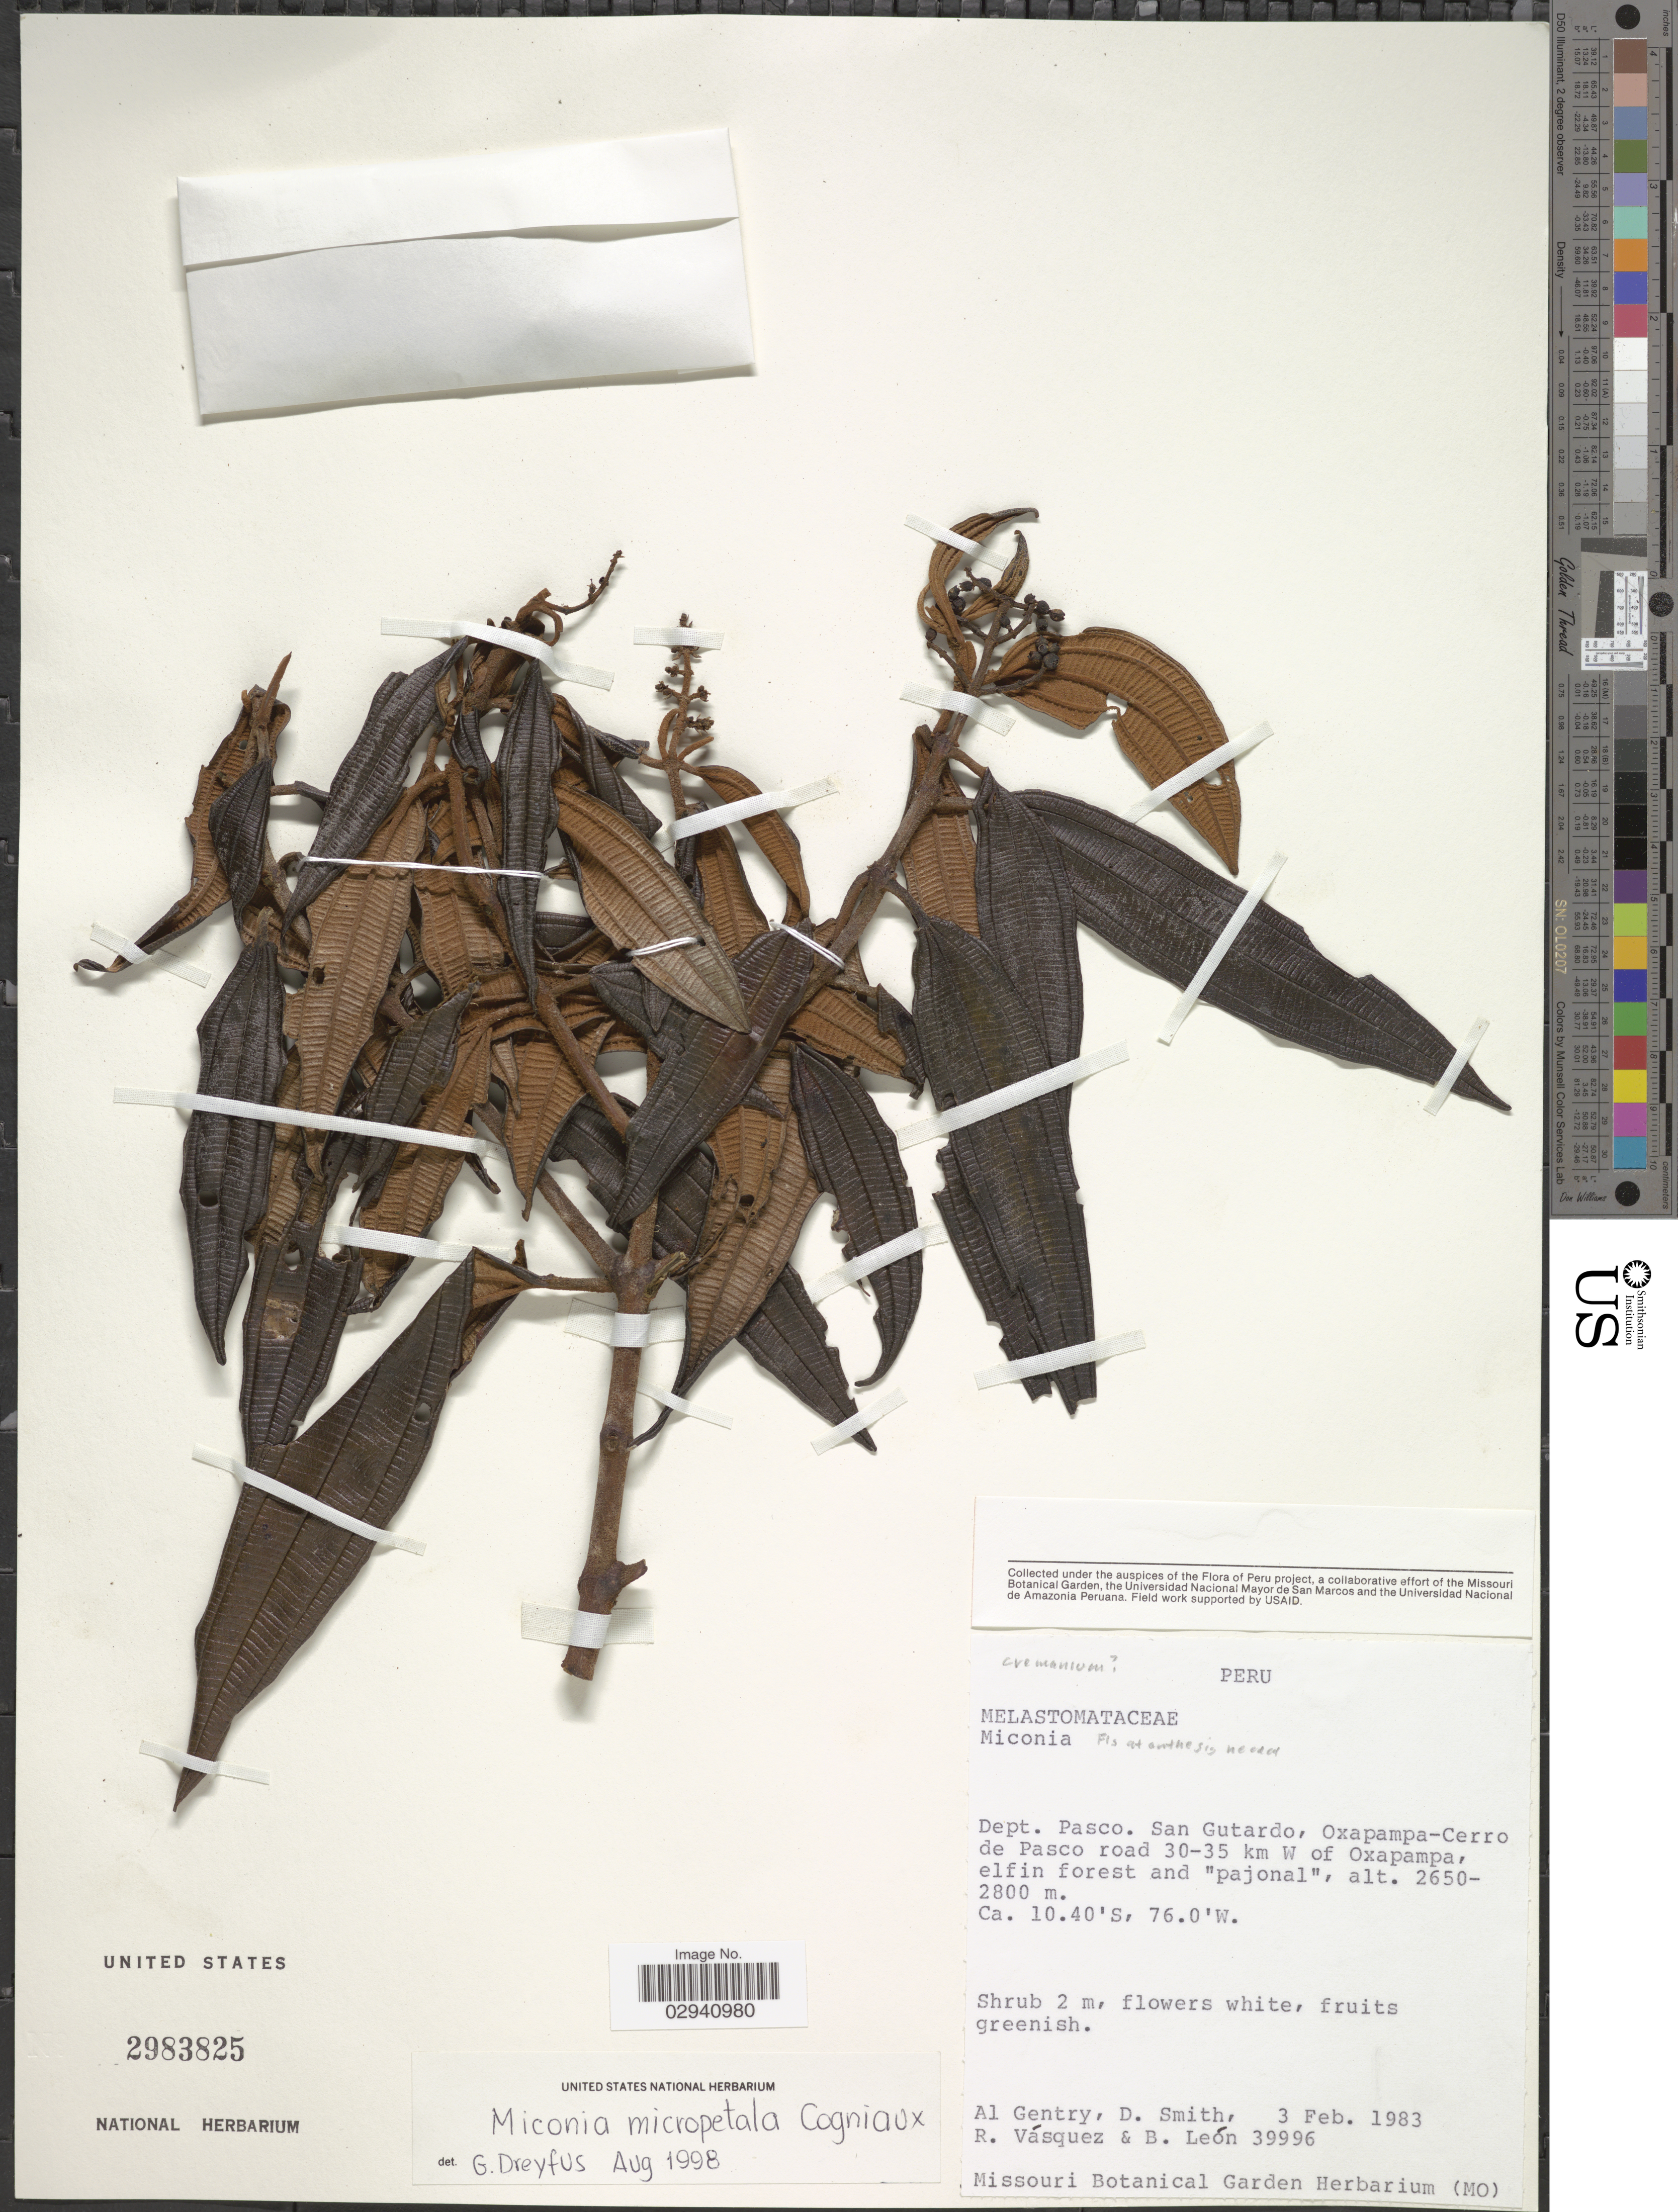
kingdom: Plantae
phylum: Tracheophyta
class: Magnoliopsida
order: Myrtales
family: Melastomataceae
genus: Miconia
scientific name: Miconia micropetala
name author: Cogn. in A. DC.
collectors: A. H. Gentry, D. Smith, R. Vásquez & B. León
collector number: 39996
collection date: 1983-02-03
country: Peru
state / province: Pasco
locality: Dept. Pasco. San Gutardo, Oxapampa-Cerro de Pasco road 30-35 km W of Oxapampa.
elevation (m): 2650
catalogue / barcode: US 2983825